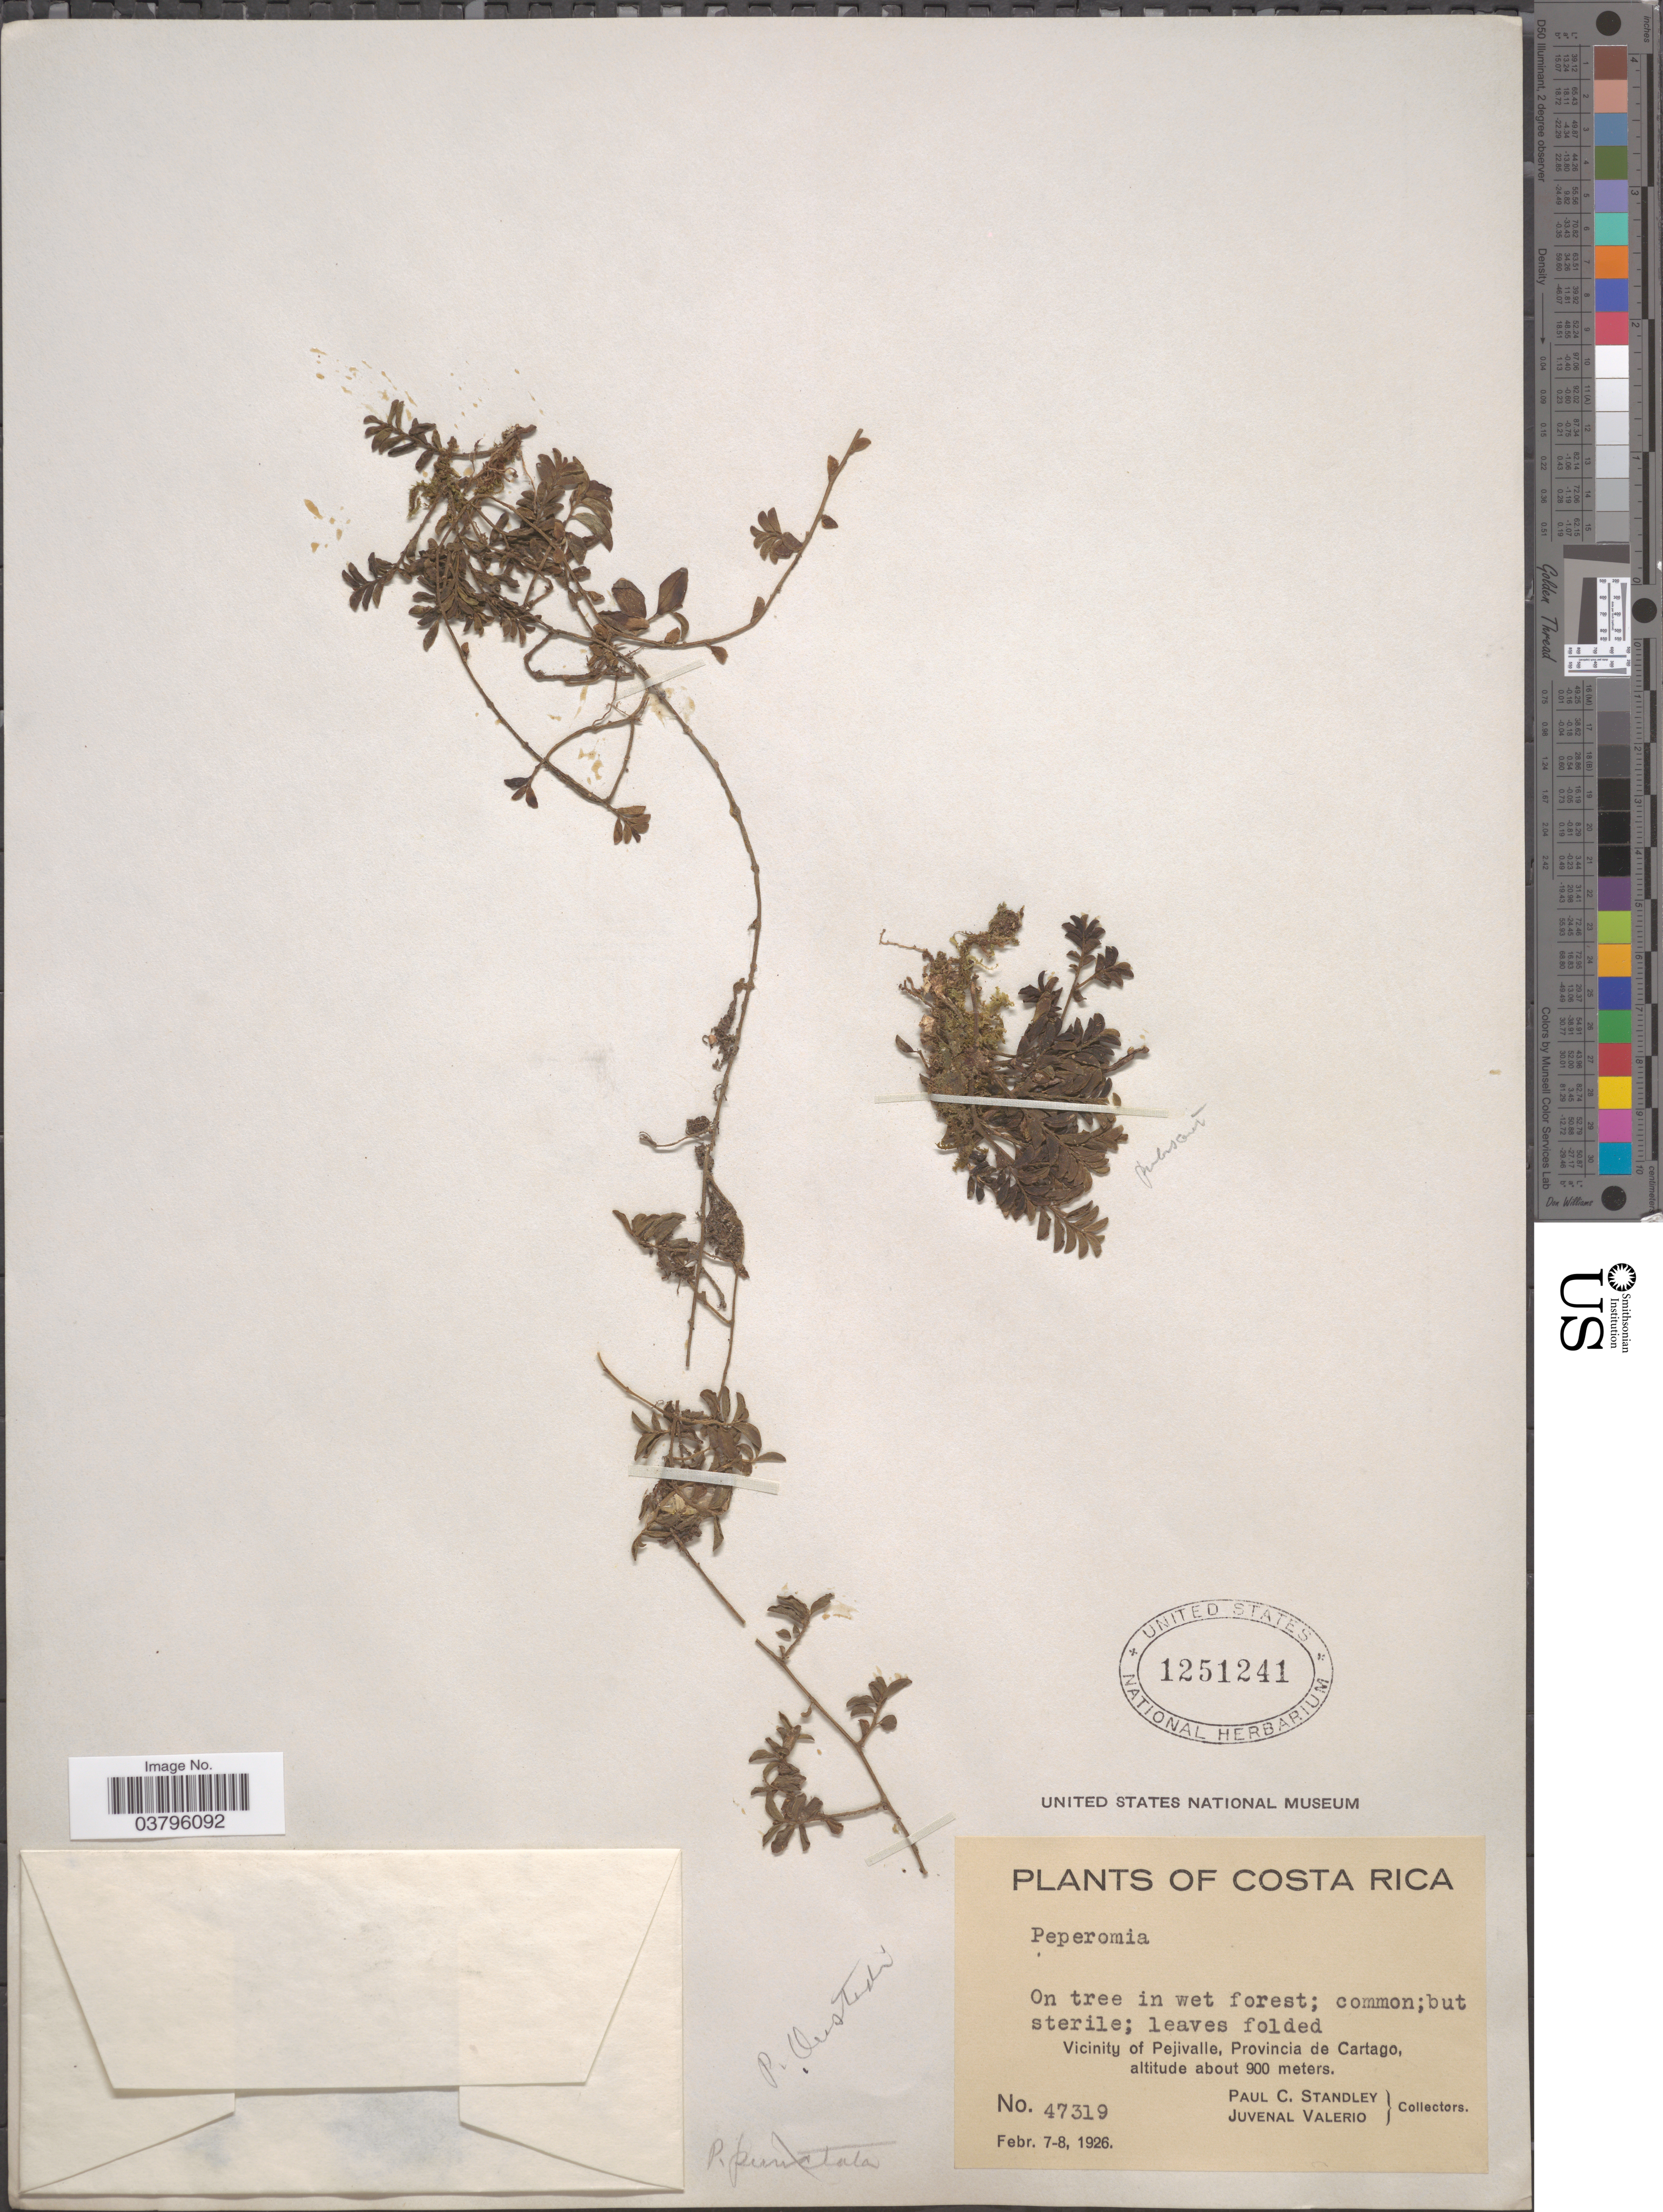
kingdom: Plantae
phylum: Tracheophyta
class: Magnoliopsida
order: Piperales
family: Piperaceae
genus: Peperomia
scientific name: Peperomia oerstedii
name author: C. DC.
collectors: P. C. Standley & J. Valerio R.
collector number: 47319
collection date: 1926-02-07/1926-02-08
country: Costa Rica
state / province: Cartago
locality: Vicinity of Pejivalle.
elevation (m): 900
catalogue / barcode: US 1251241